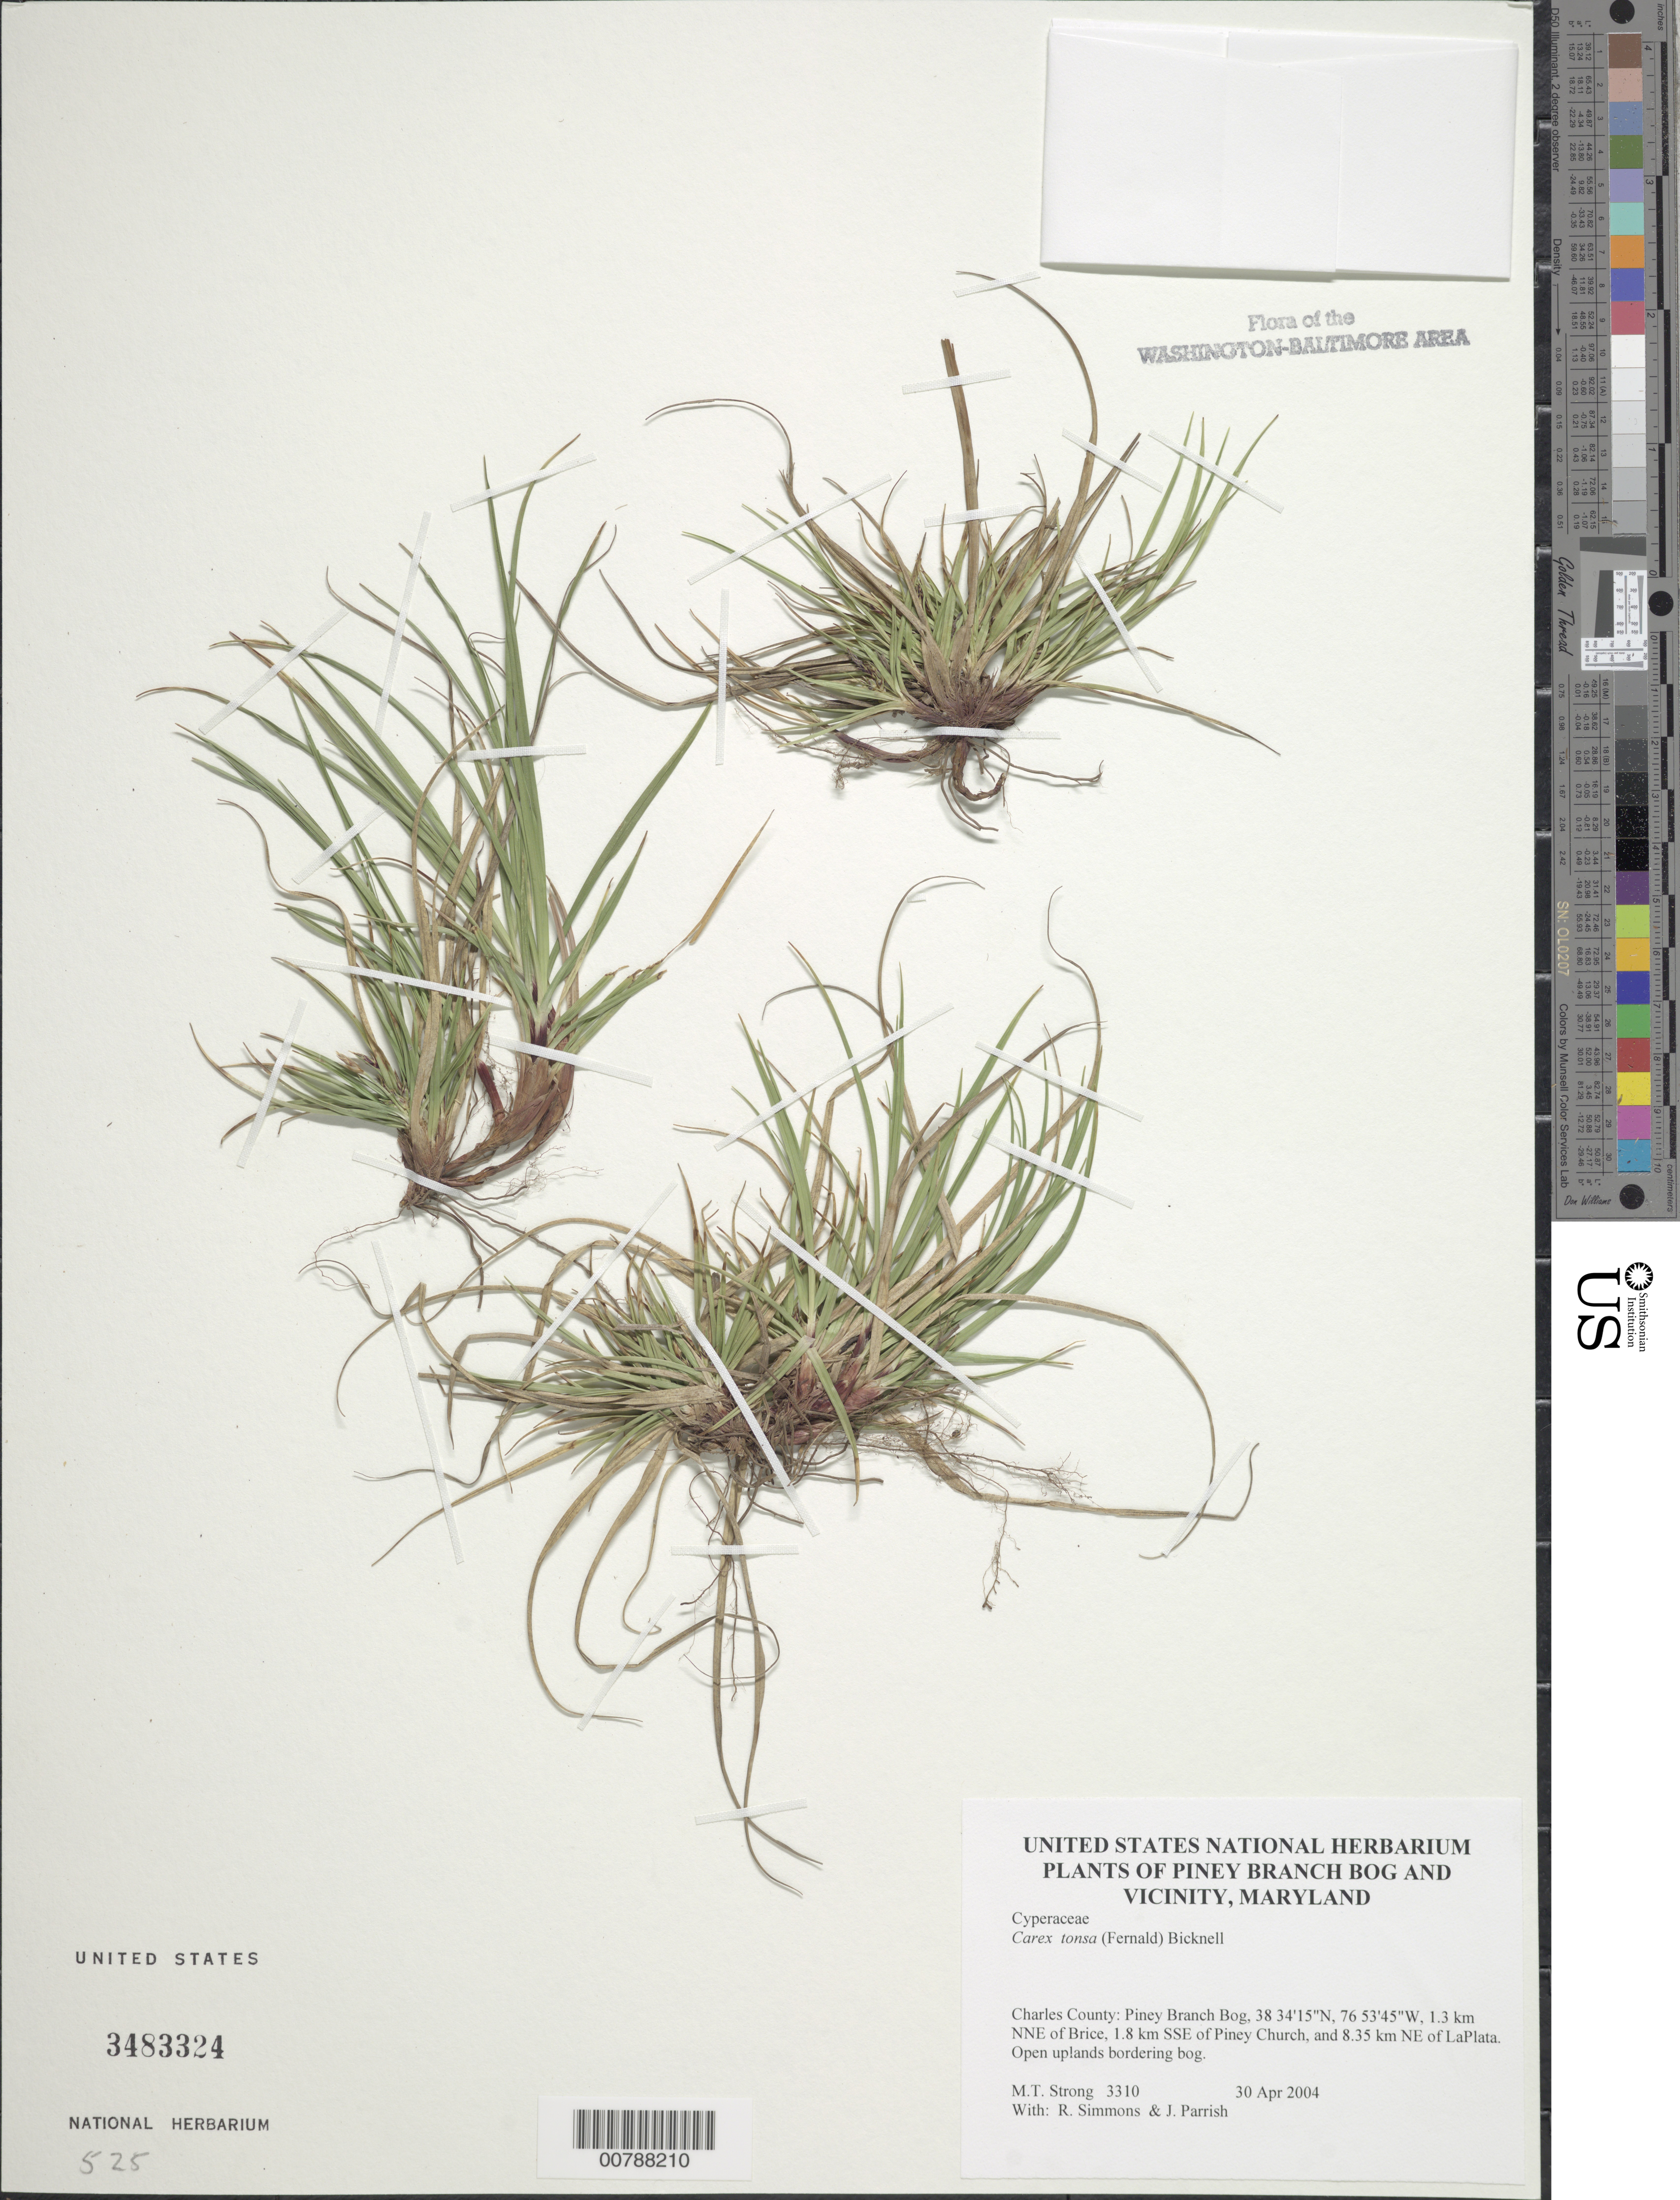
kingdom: Plantae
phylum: Tracheophyta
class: Liliopsida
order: Poales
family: Cyperaceae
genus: Carex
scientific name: Carex tonsa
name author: (Fernald) E.P. Bicknell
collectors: M. T. Strong, R. B. Simmons & J. Parrish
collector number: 3310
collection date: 2004-04-30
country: United States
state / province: Maryland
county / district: Charles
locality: Piney Branch Bog, 1.3 km NNE of Brice, 1.8 km SSE of Piney Church, and 8.35 km NE of LaPlata.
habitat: Open uplands bordering bog.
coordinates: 38 34 15 N, 76 53 45 W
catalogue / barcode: US 3483324